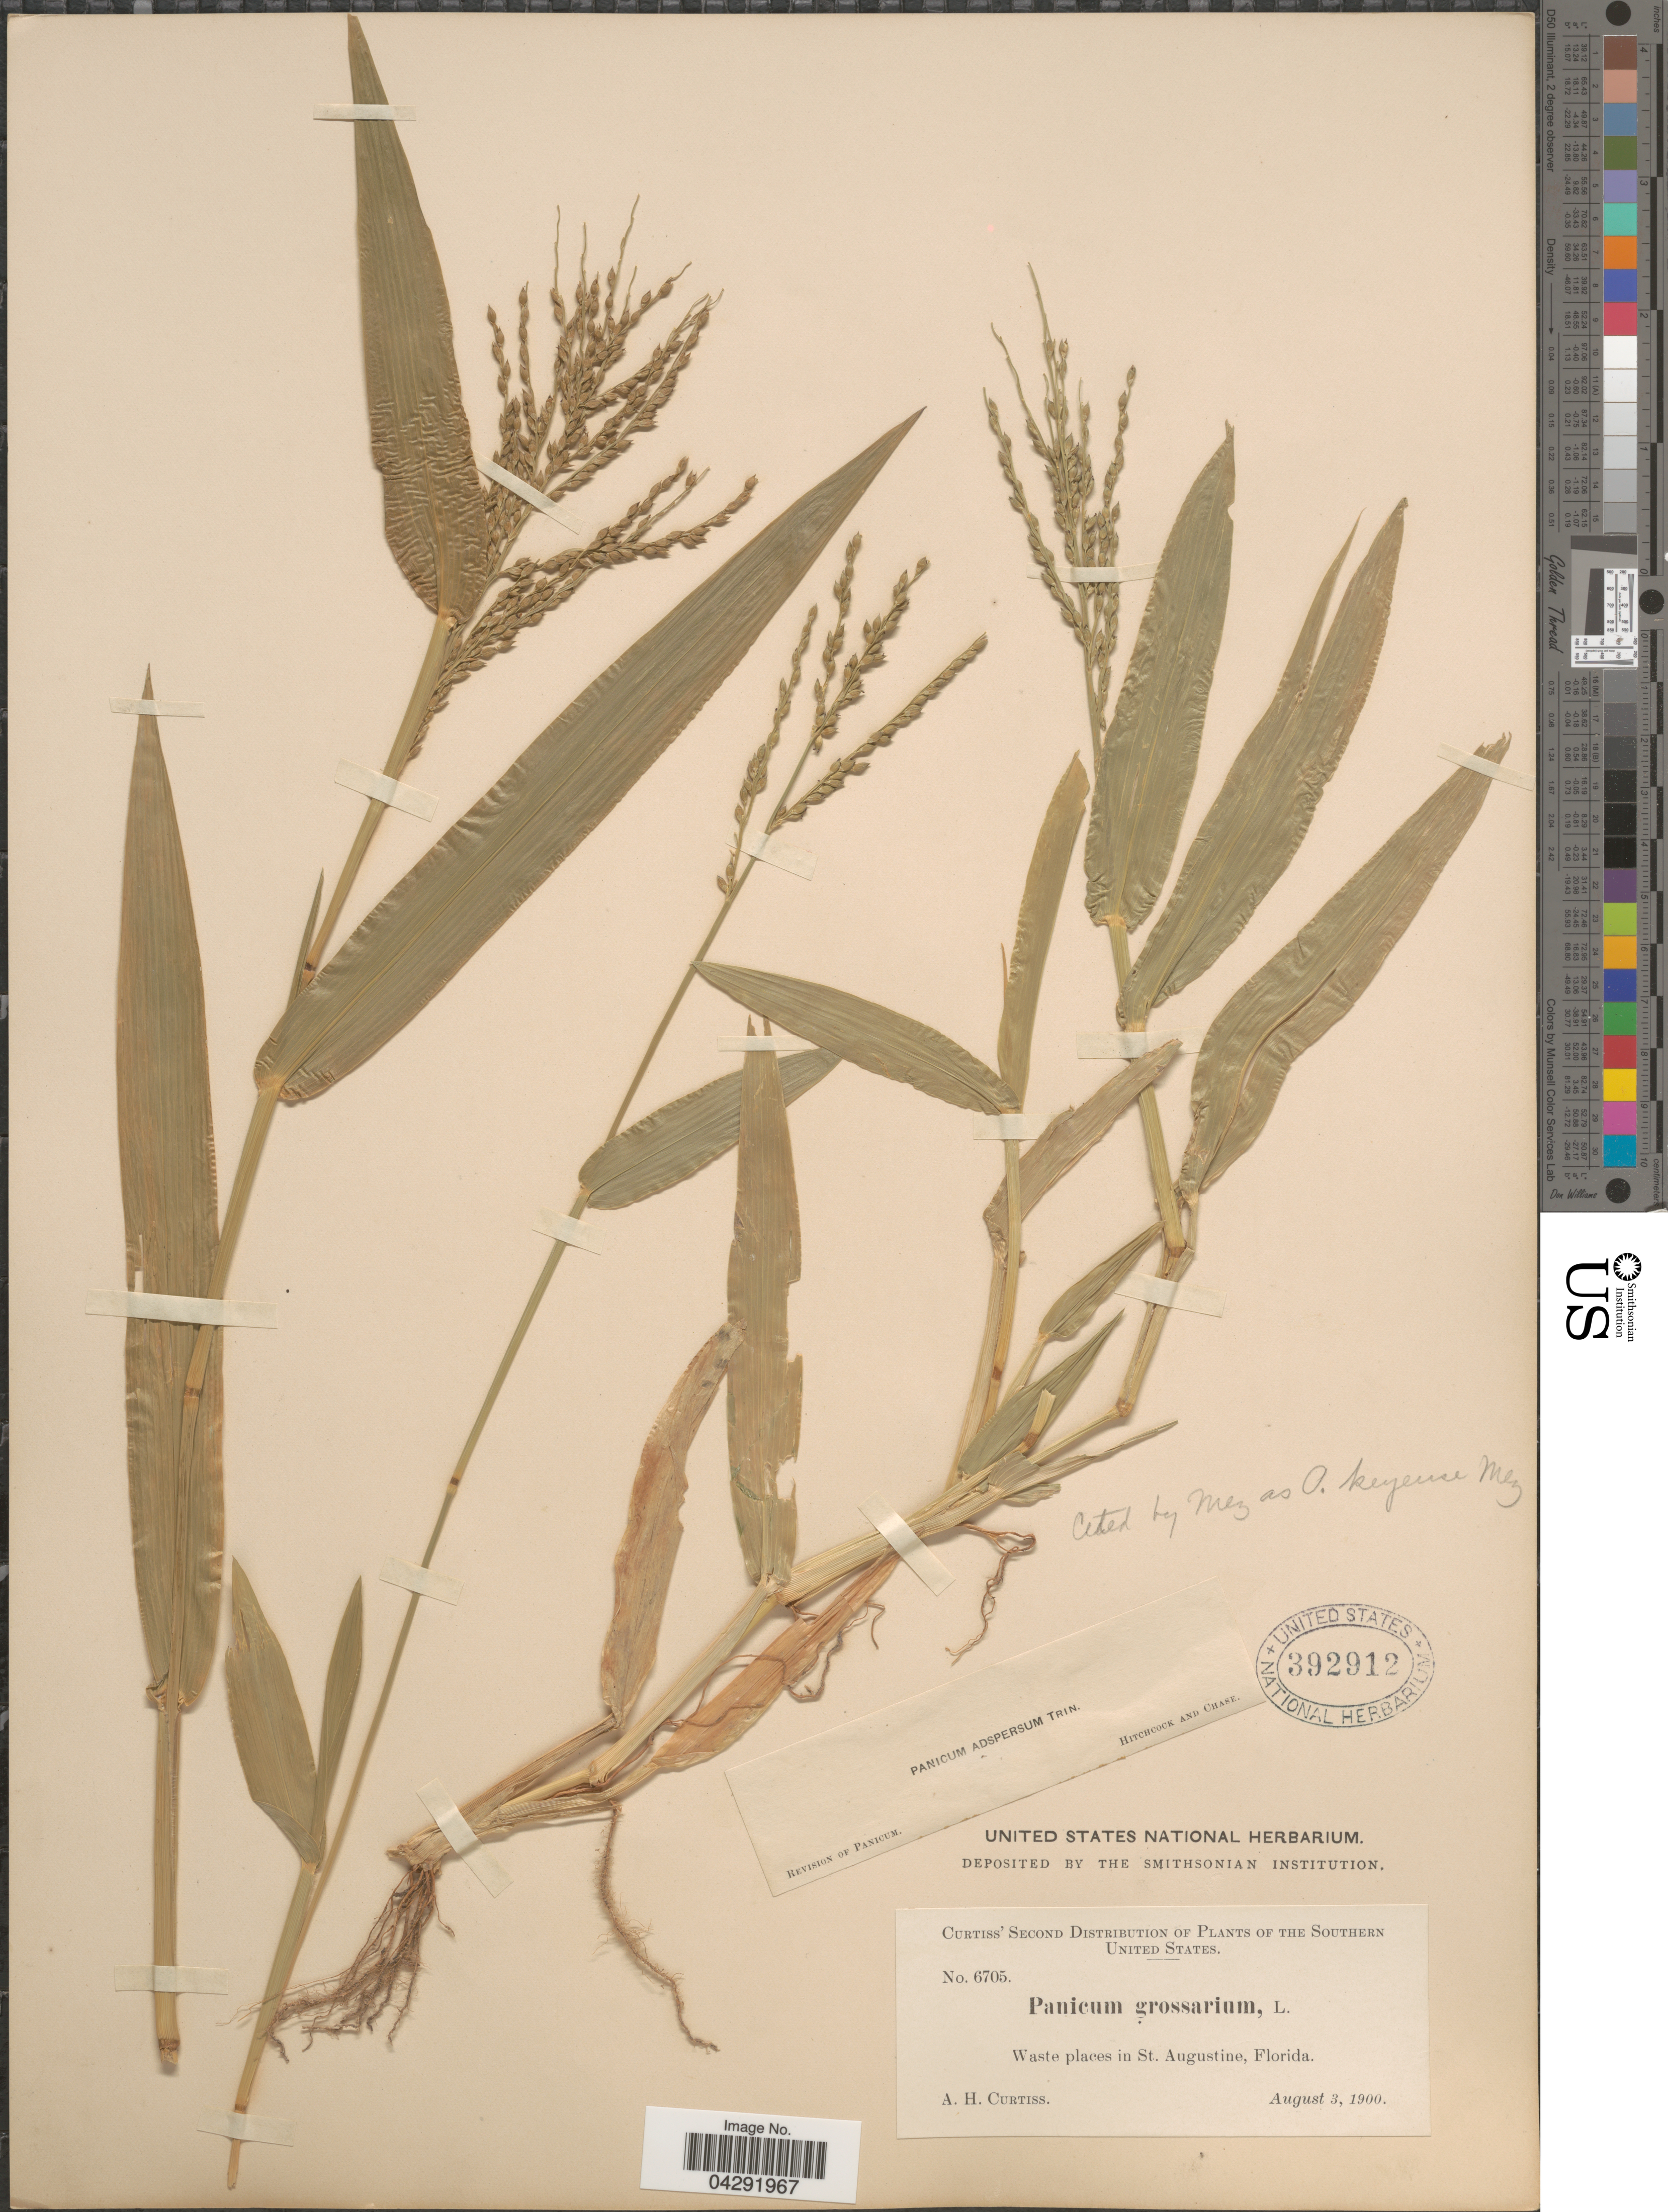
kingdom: Plantae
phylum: Tracheophyta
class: Liliopsida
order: Poales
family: Poaceae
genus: Urochloa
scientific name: Urochloa adspersa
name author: (Trin.) R.D. Webster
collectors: A. H. Curtiss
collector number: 6705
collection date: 1900-08-03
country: United States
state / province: Florida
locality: The Southern United States. Waste places in St. Augustine.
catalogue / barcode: US 392912